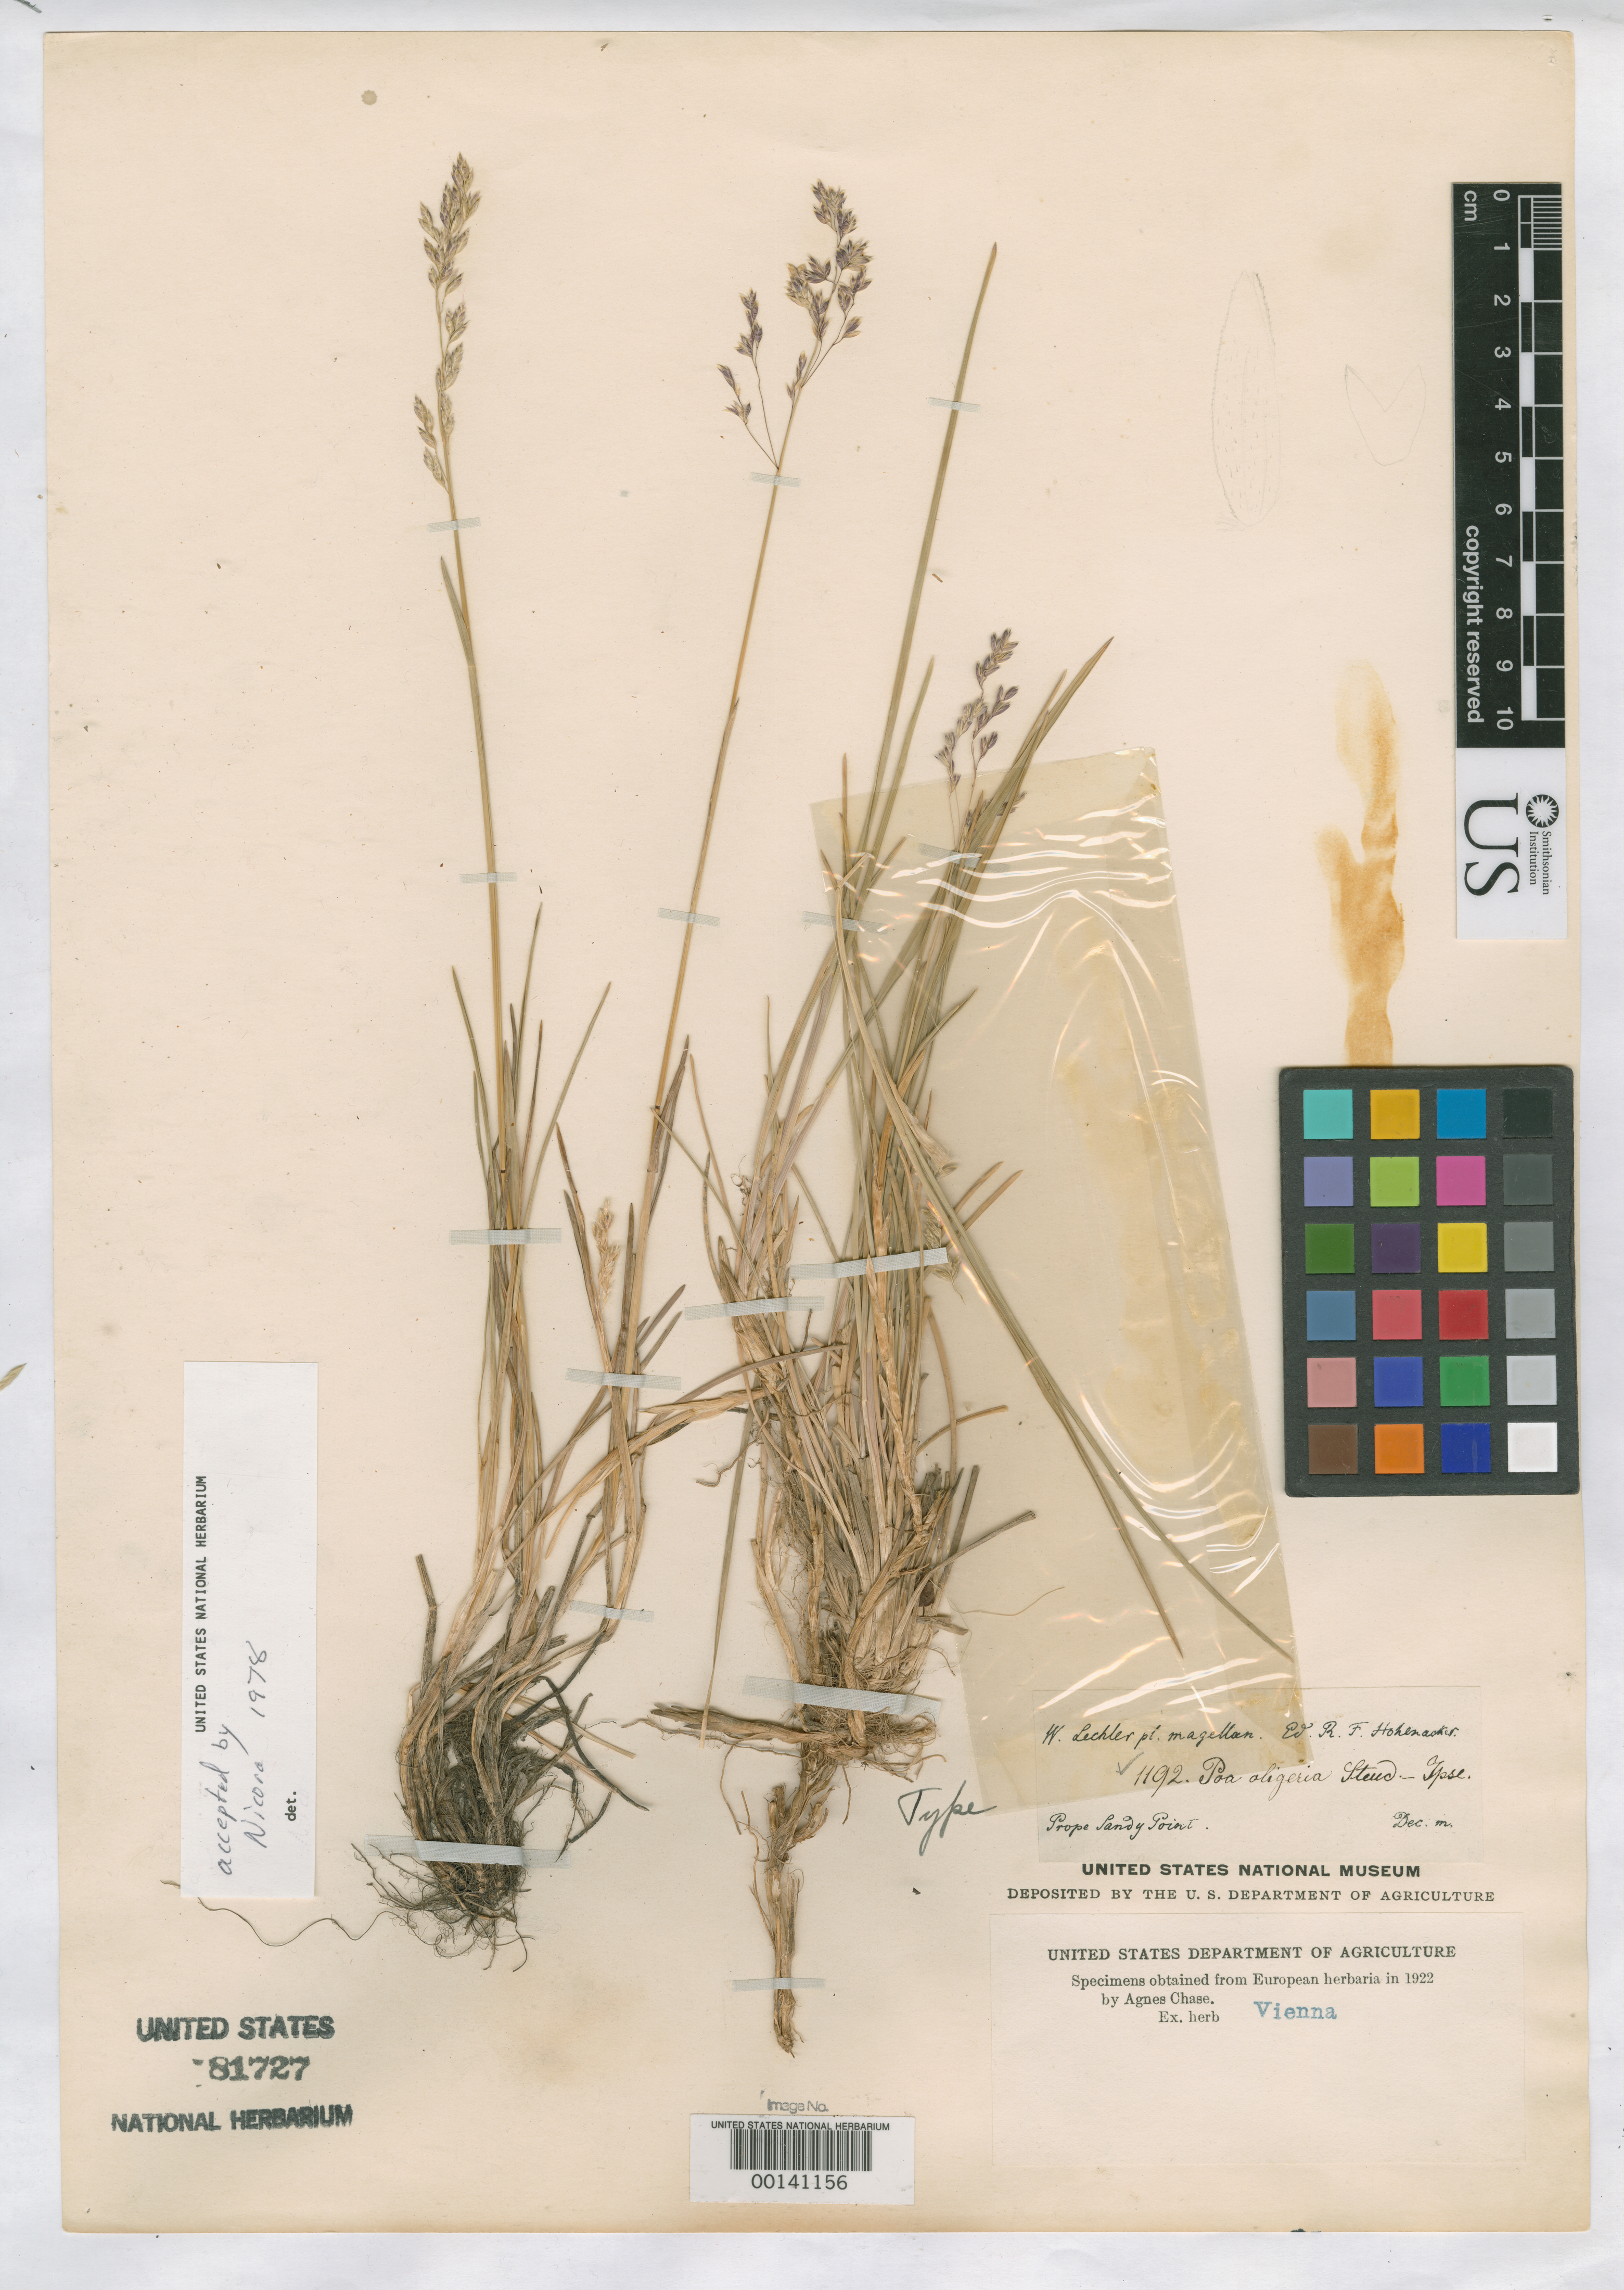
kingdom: Plantae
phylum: Tracheophyta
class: Liliopsida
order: Poales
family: Poaceae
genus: Poa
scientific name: Poa oligeria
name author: Steud.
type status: Isotype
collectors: W. Lechler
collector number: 1192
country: Argentina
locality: Patagonia, Sandy Point.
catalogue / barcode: US 81727